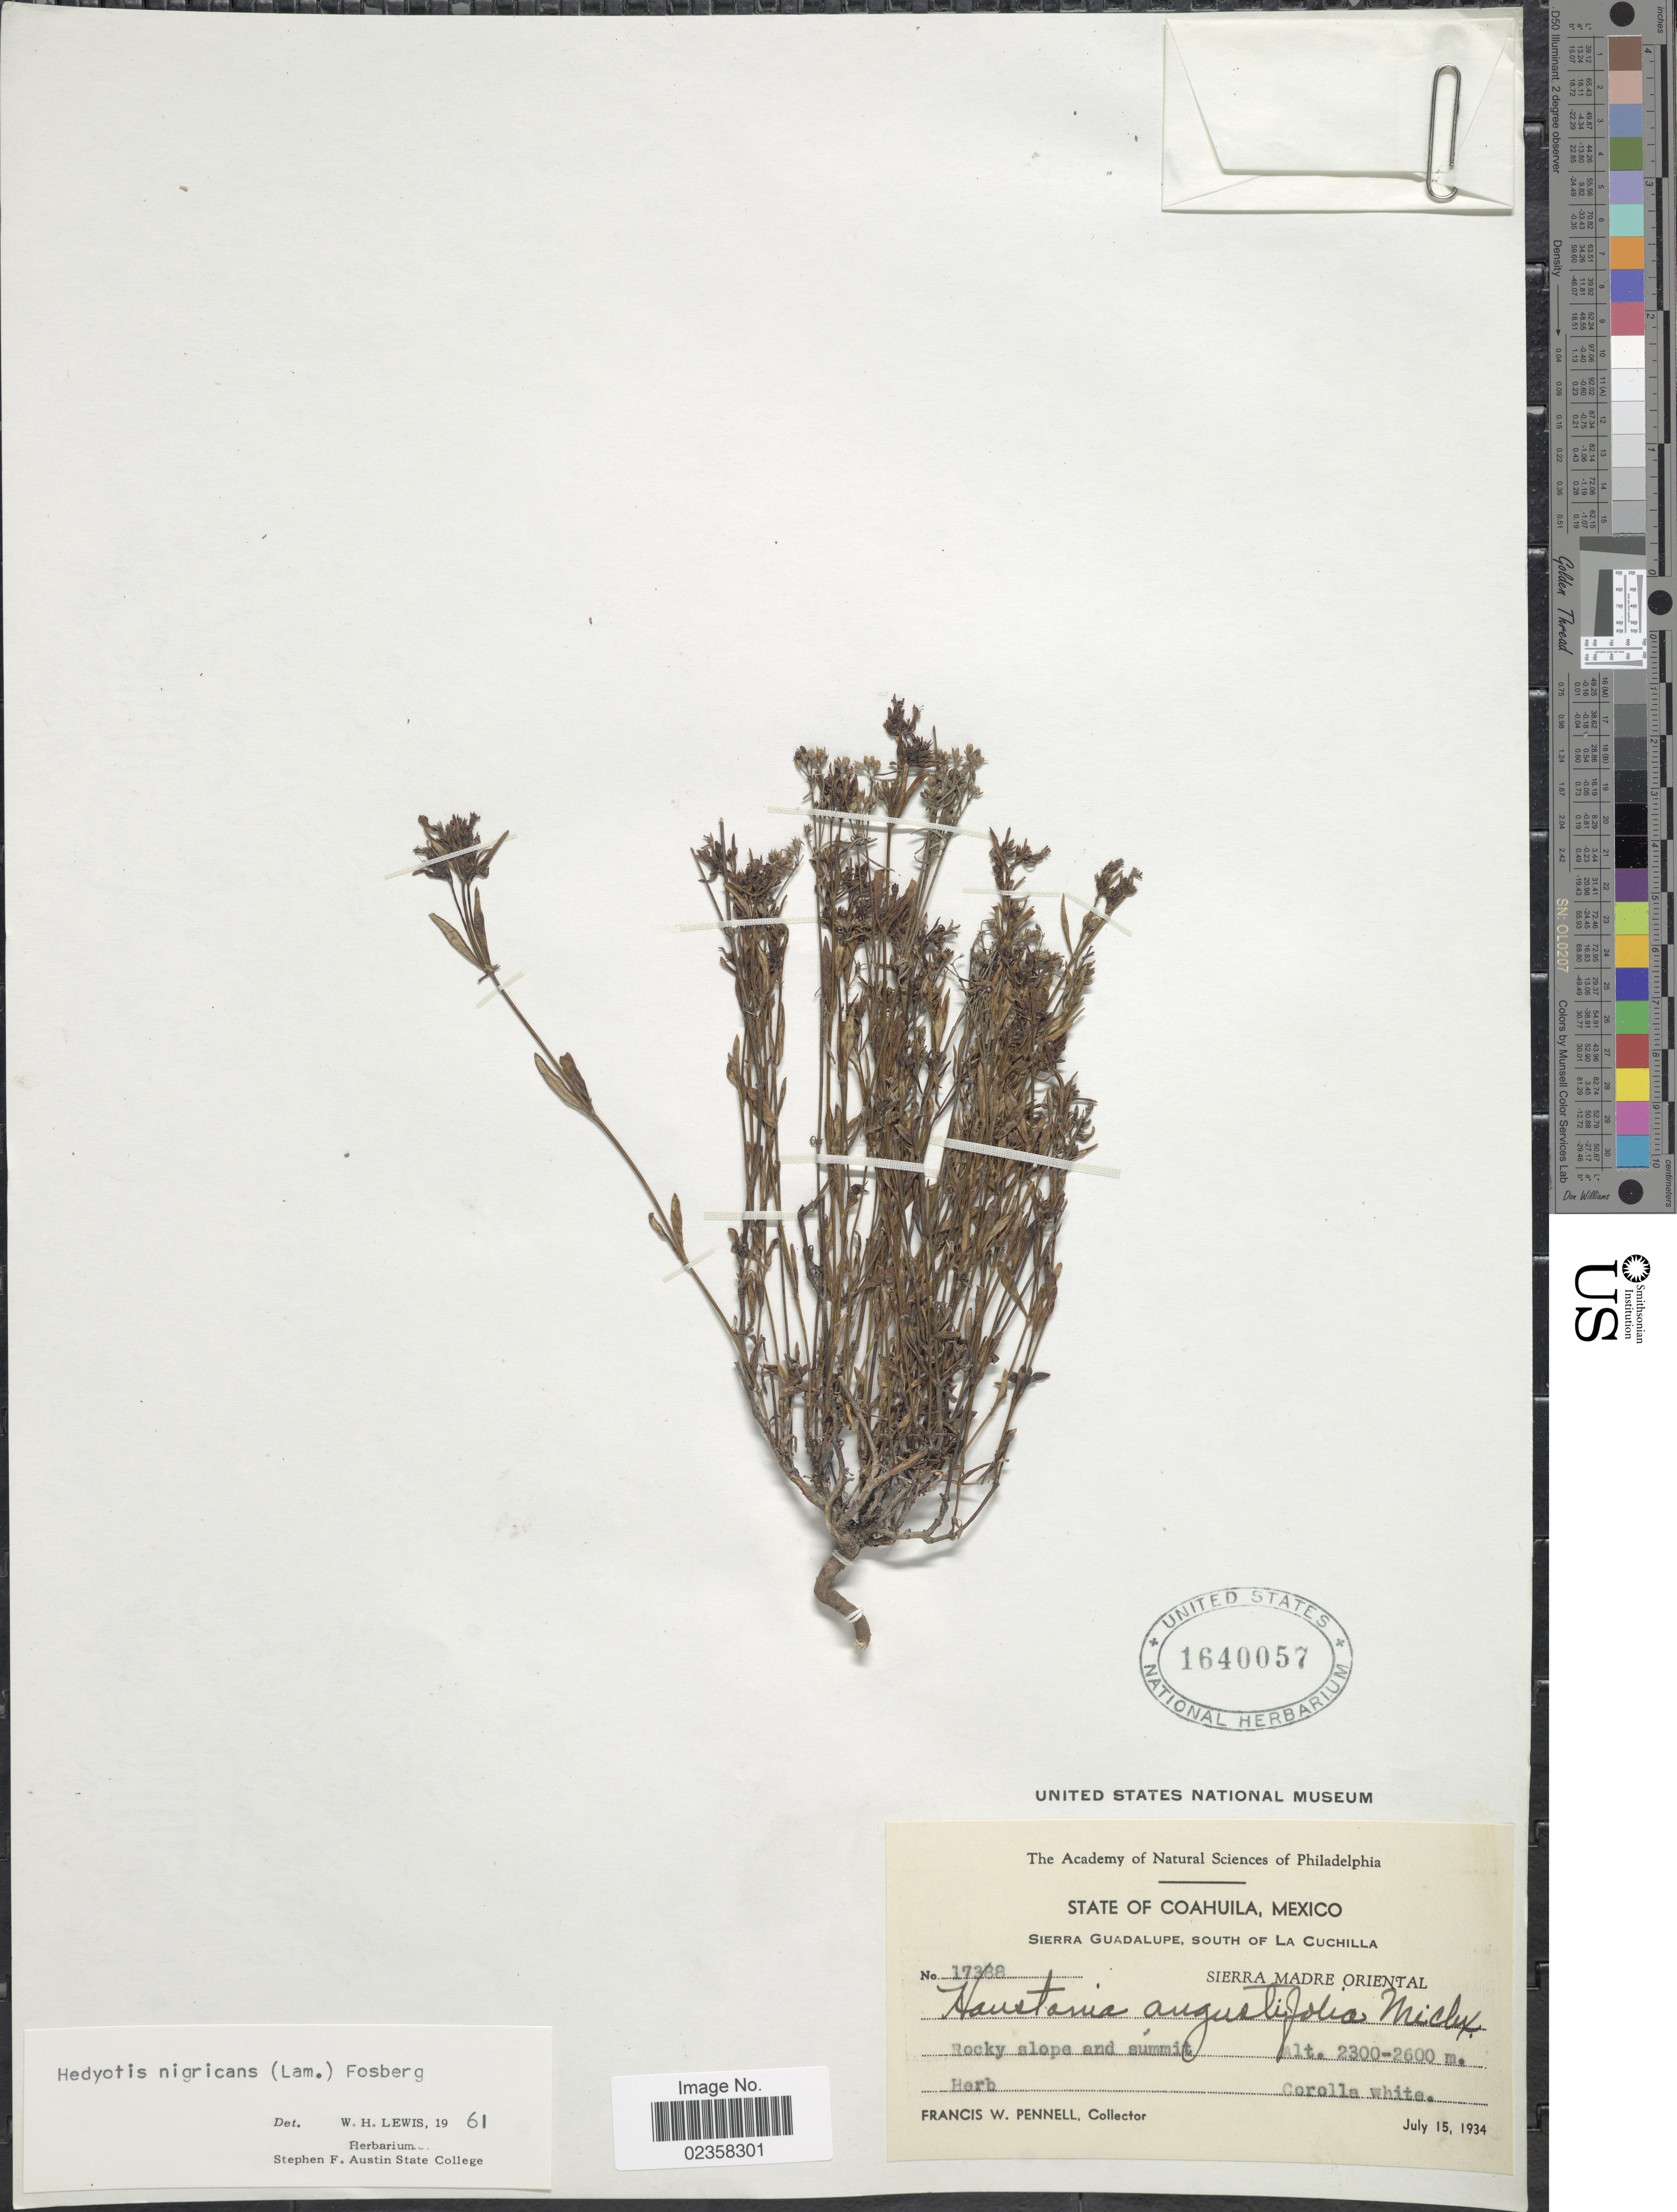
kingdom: Plantae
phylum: Tracheophyta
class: Magnoliopsida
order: Gentianales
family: Rubiaceae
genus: Houstonia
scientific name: Houstonia nigricans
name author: (Lam.) Fernald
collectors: F. W. Pennell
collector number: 17388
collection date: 1934-07-15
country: Mexico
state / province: Coahuila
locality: Sierra Guadalupe, South of La Cuchilla, Sierra Madre Oriental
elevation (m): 2300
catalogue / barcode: US 1640057